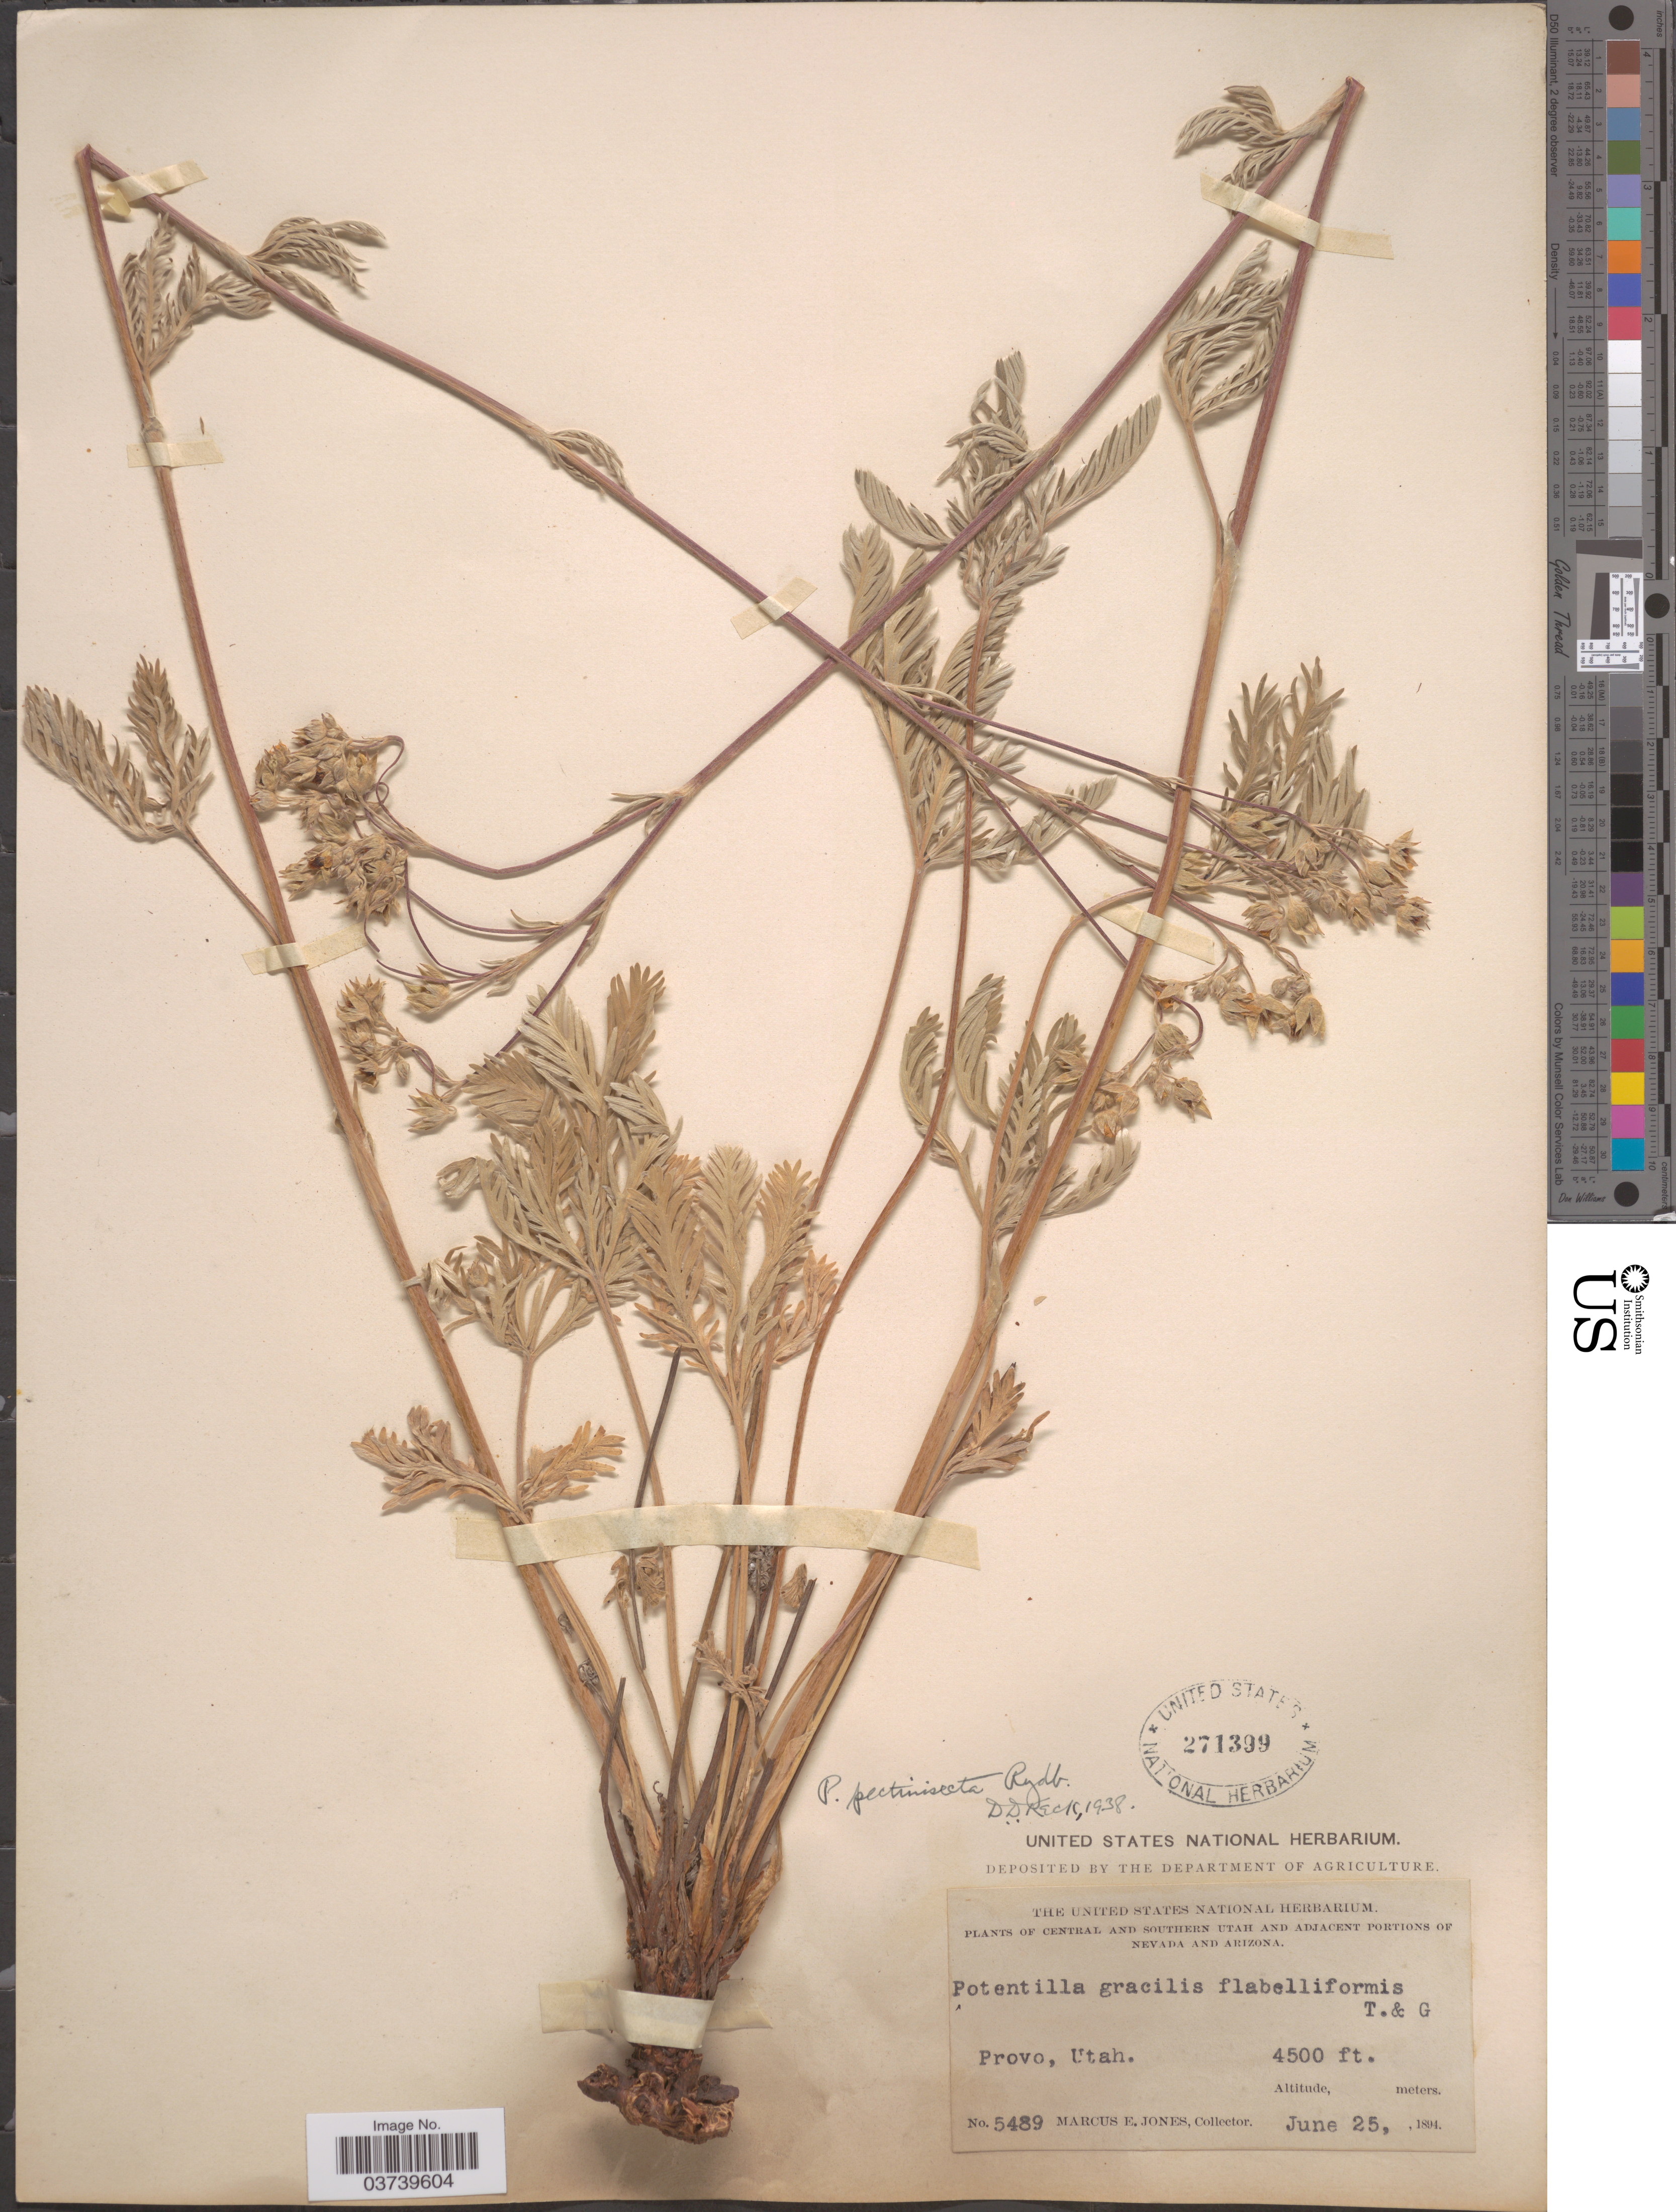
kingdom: Plantae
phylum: Tracheophyta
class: Magnoliopsida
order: Rosales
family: Rosaceae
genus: Potentilla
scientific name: Potentilla gracilis var. elmeri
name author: (Rydb.) Jeps.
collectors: M. E. Jones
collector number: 5489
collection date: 1894-06-25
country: United States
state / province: Utah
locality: Central and Southern Utah. Provo.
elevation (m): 1372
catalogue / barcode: US 271399